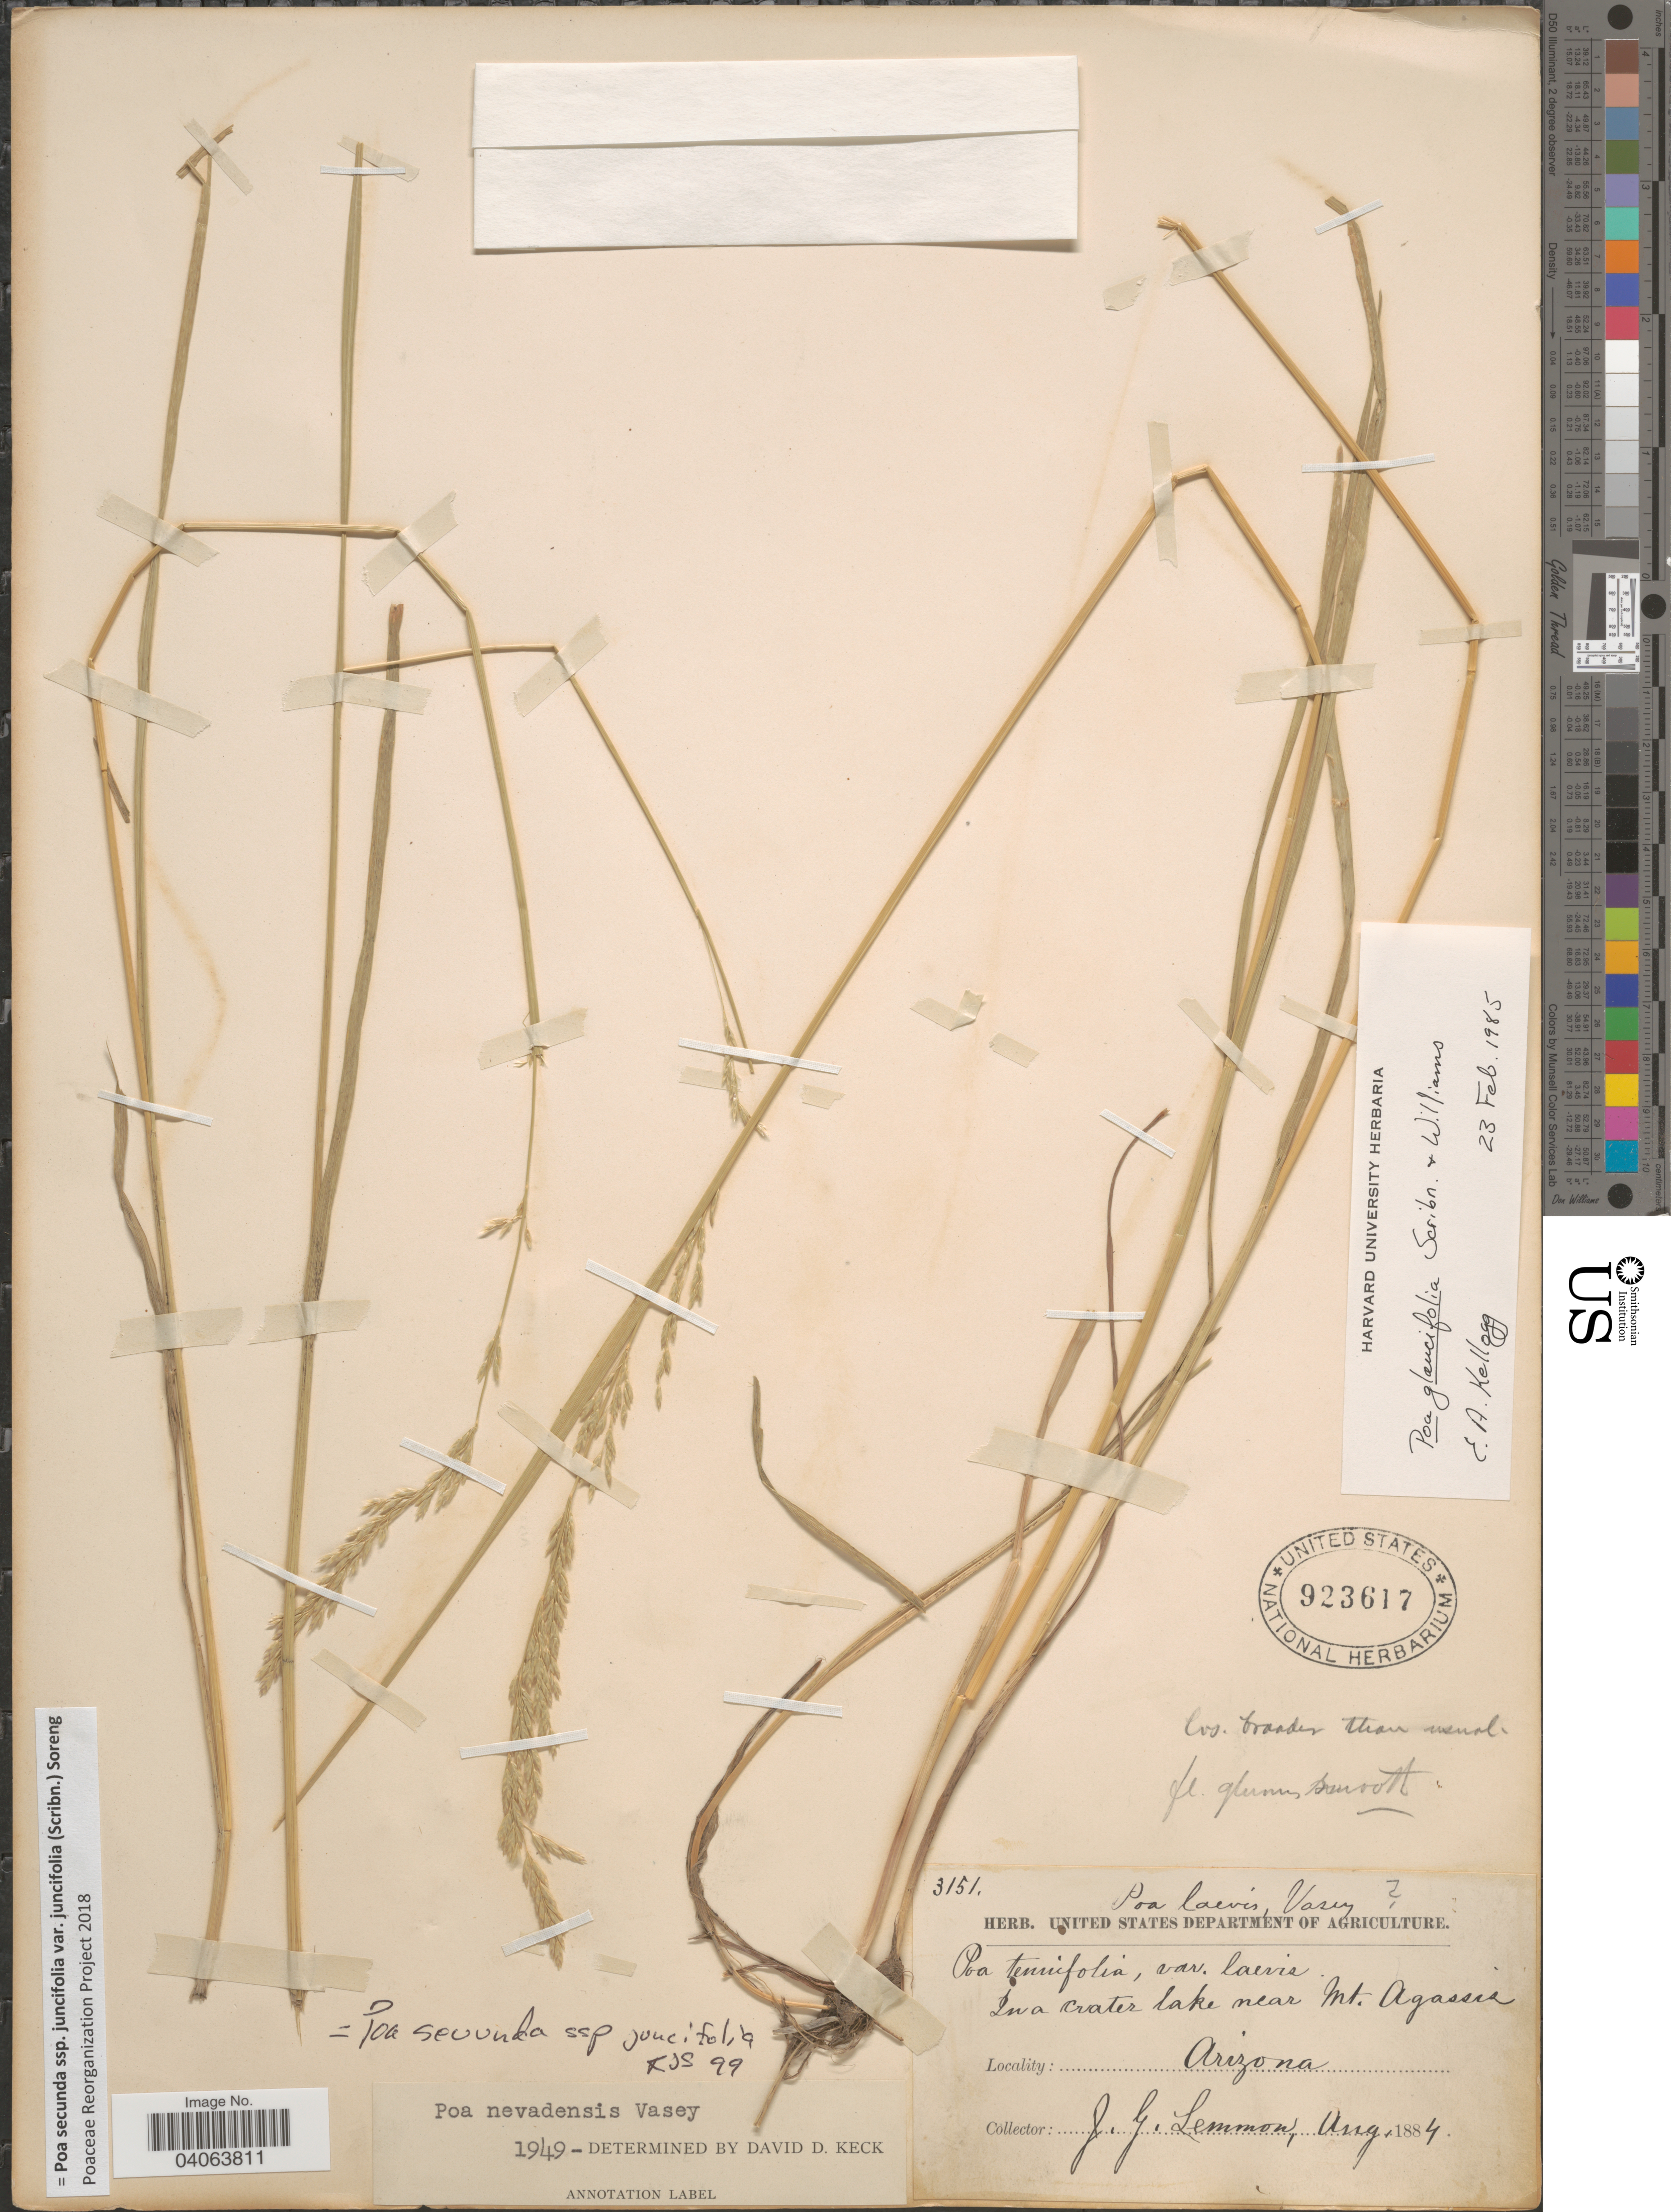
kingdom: Plantae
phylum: Tracheophyta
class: Liliopsida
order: Poales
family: Poaceae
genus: Poa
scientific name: Poa secunda subsp. juncifolia var. juncifolia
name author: (Scribn.) Soreng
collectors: J. Lemmon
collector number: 3151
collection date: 1884-08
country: United States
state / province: Arizona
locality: In a crater lake near Mt. Agassis.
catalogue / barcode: US 923617